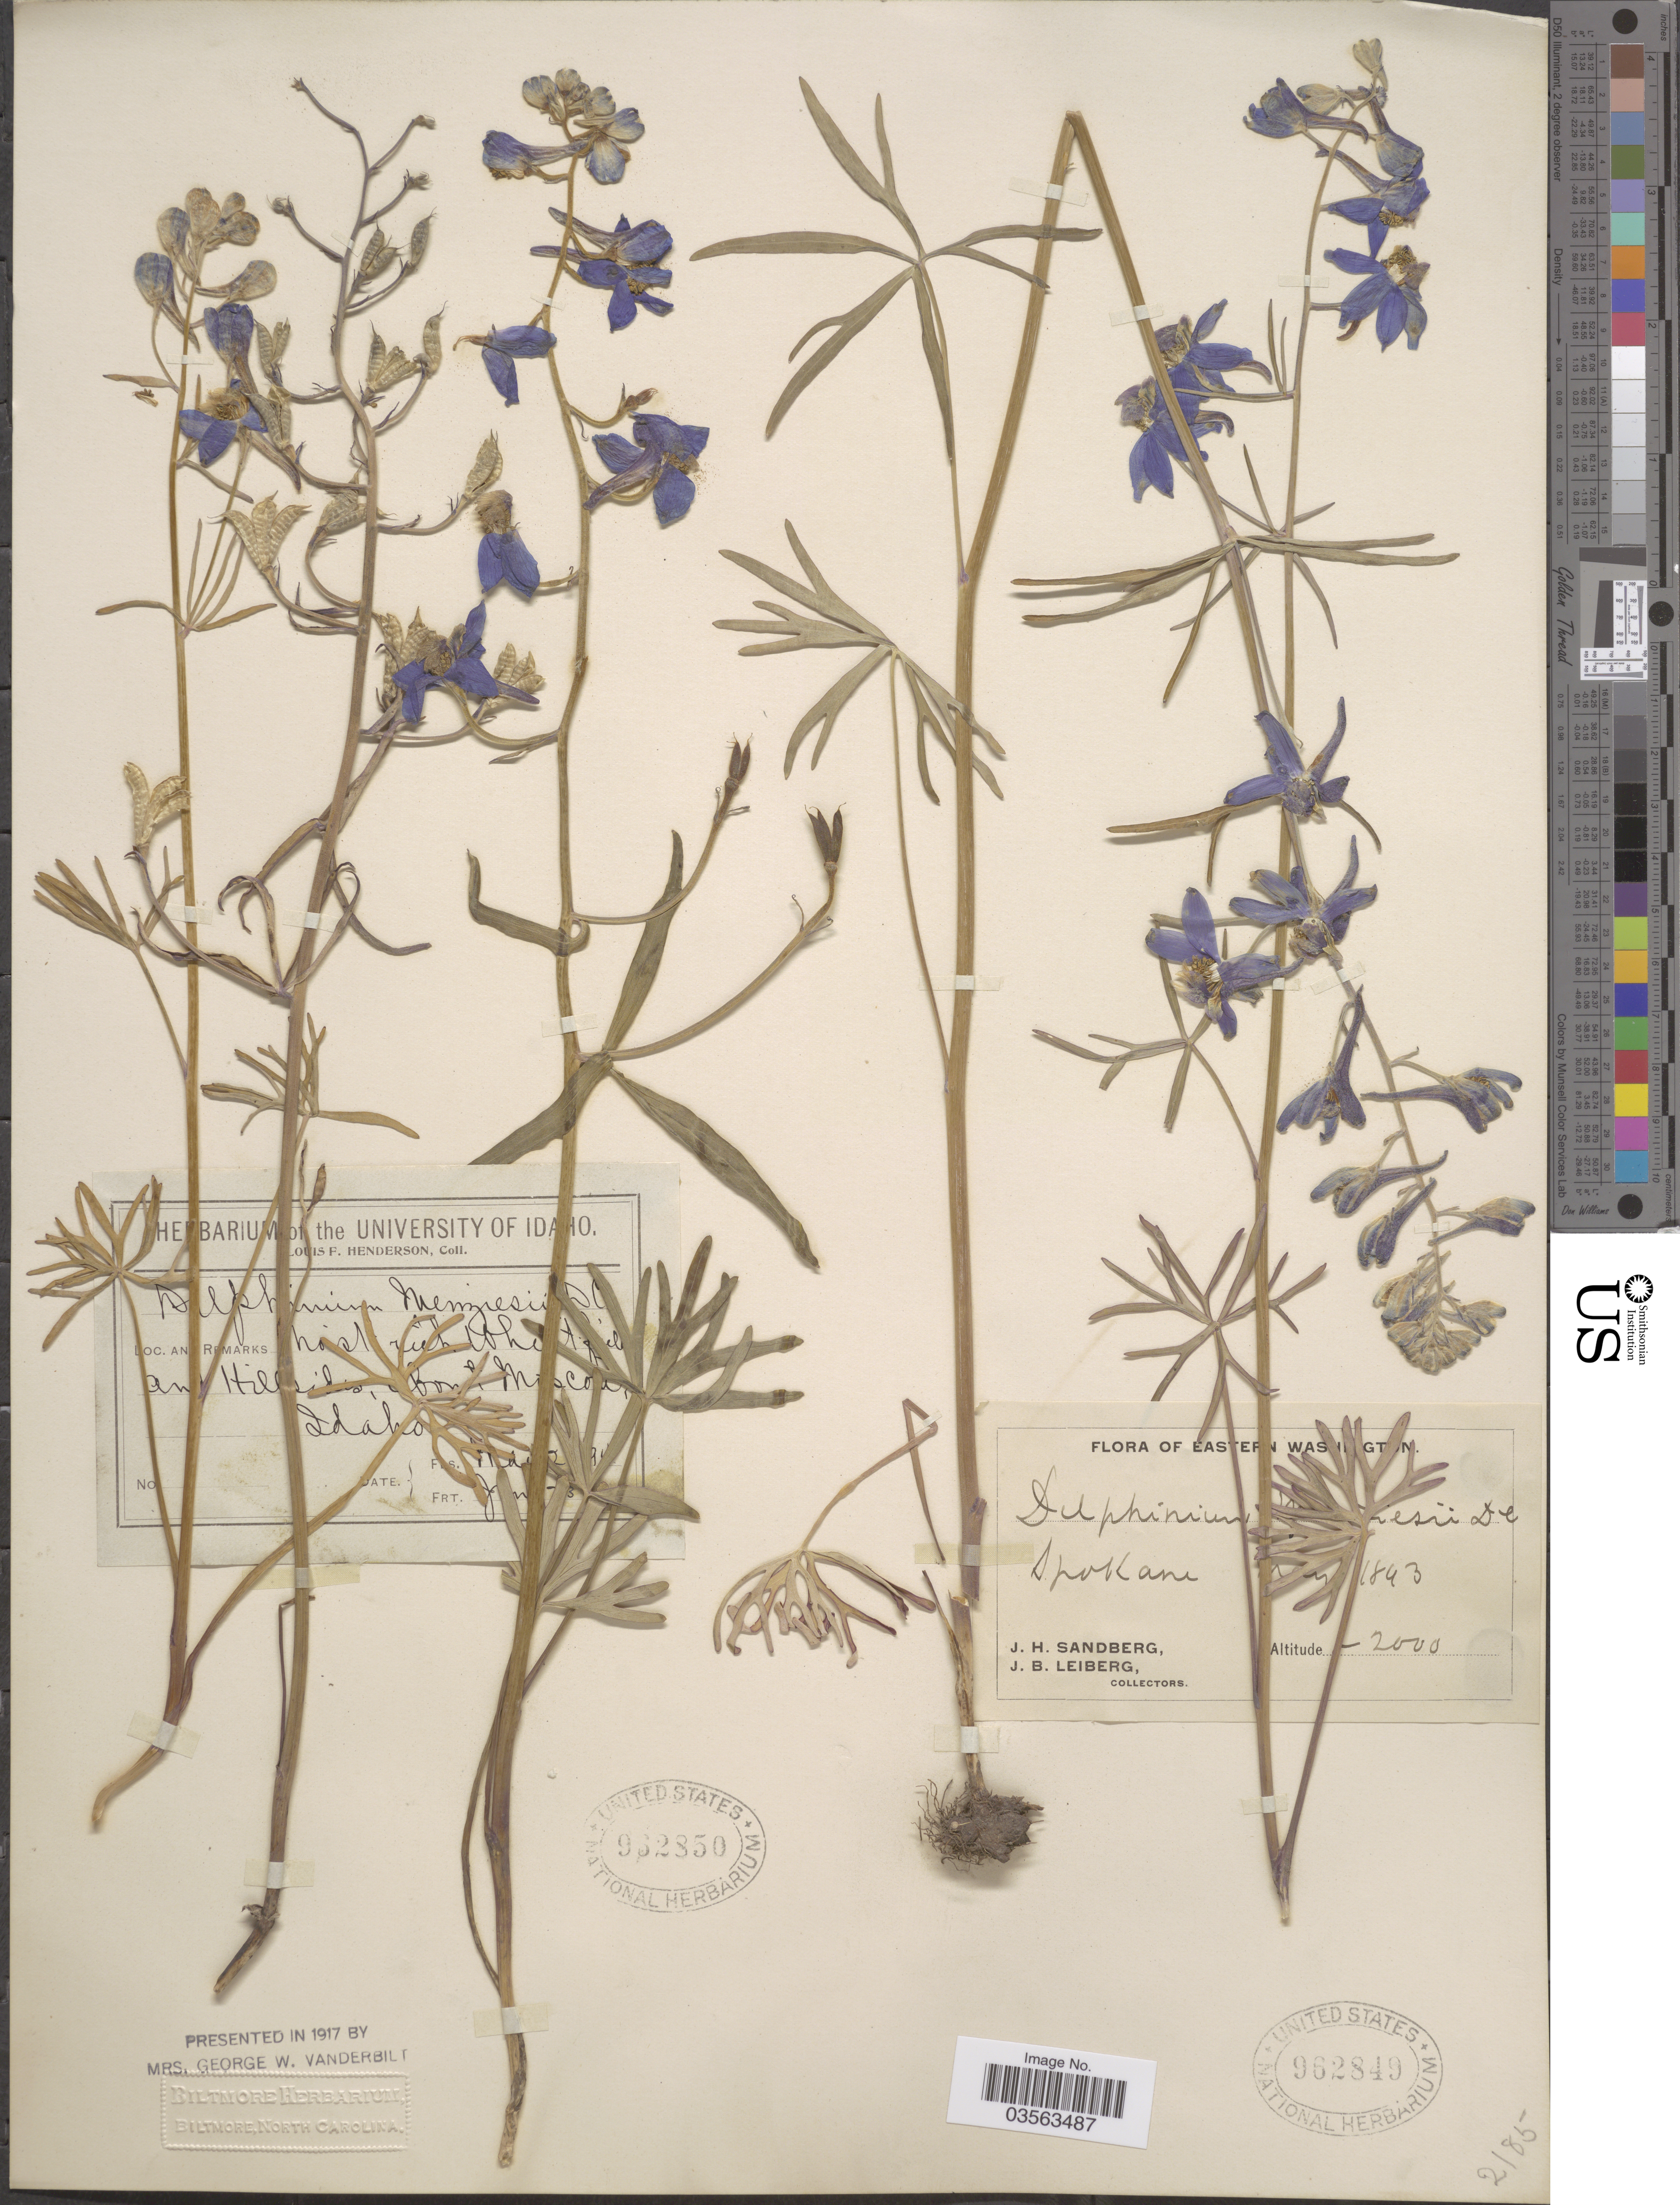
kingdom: Plantae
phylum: Tracheophyta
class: Magnoliopsida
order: Ranunculales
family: Ranunculaceae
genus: Delphinium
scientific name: Delphinium menziesii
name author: DC.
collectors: J. H. Sandberg & J. B. Leiberg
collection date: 1893-05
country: United States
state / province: Washington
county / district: Spokane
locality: Eastern Washington. Spokane.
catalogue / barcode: US 962849-2